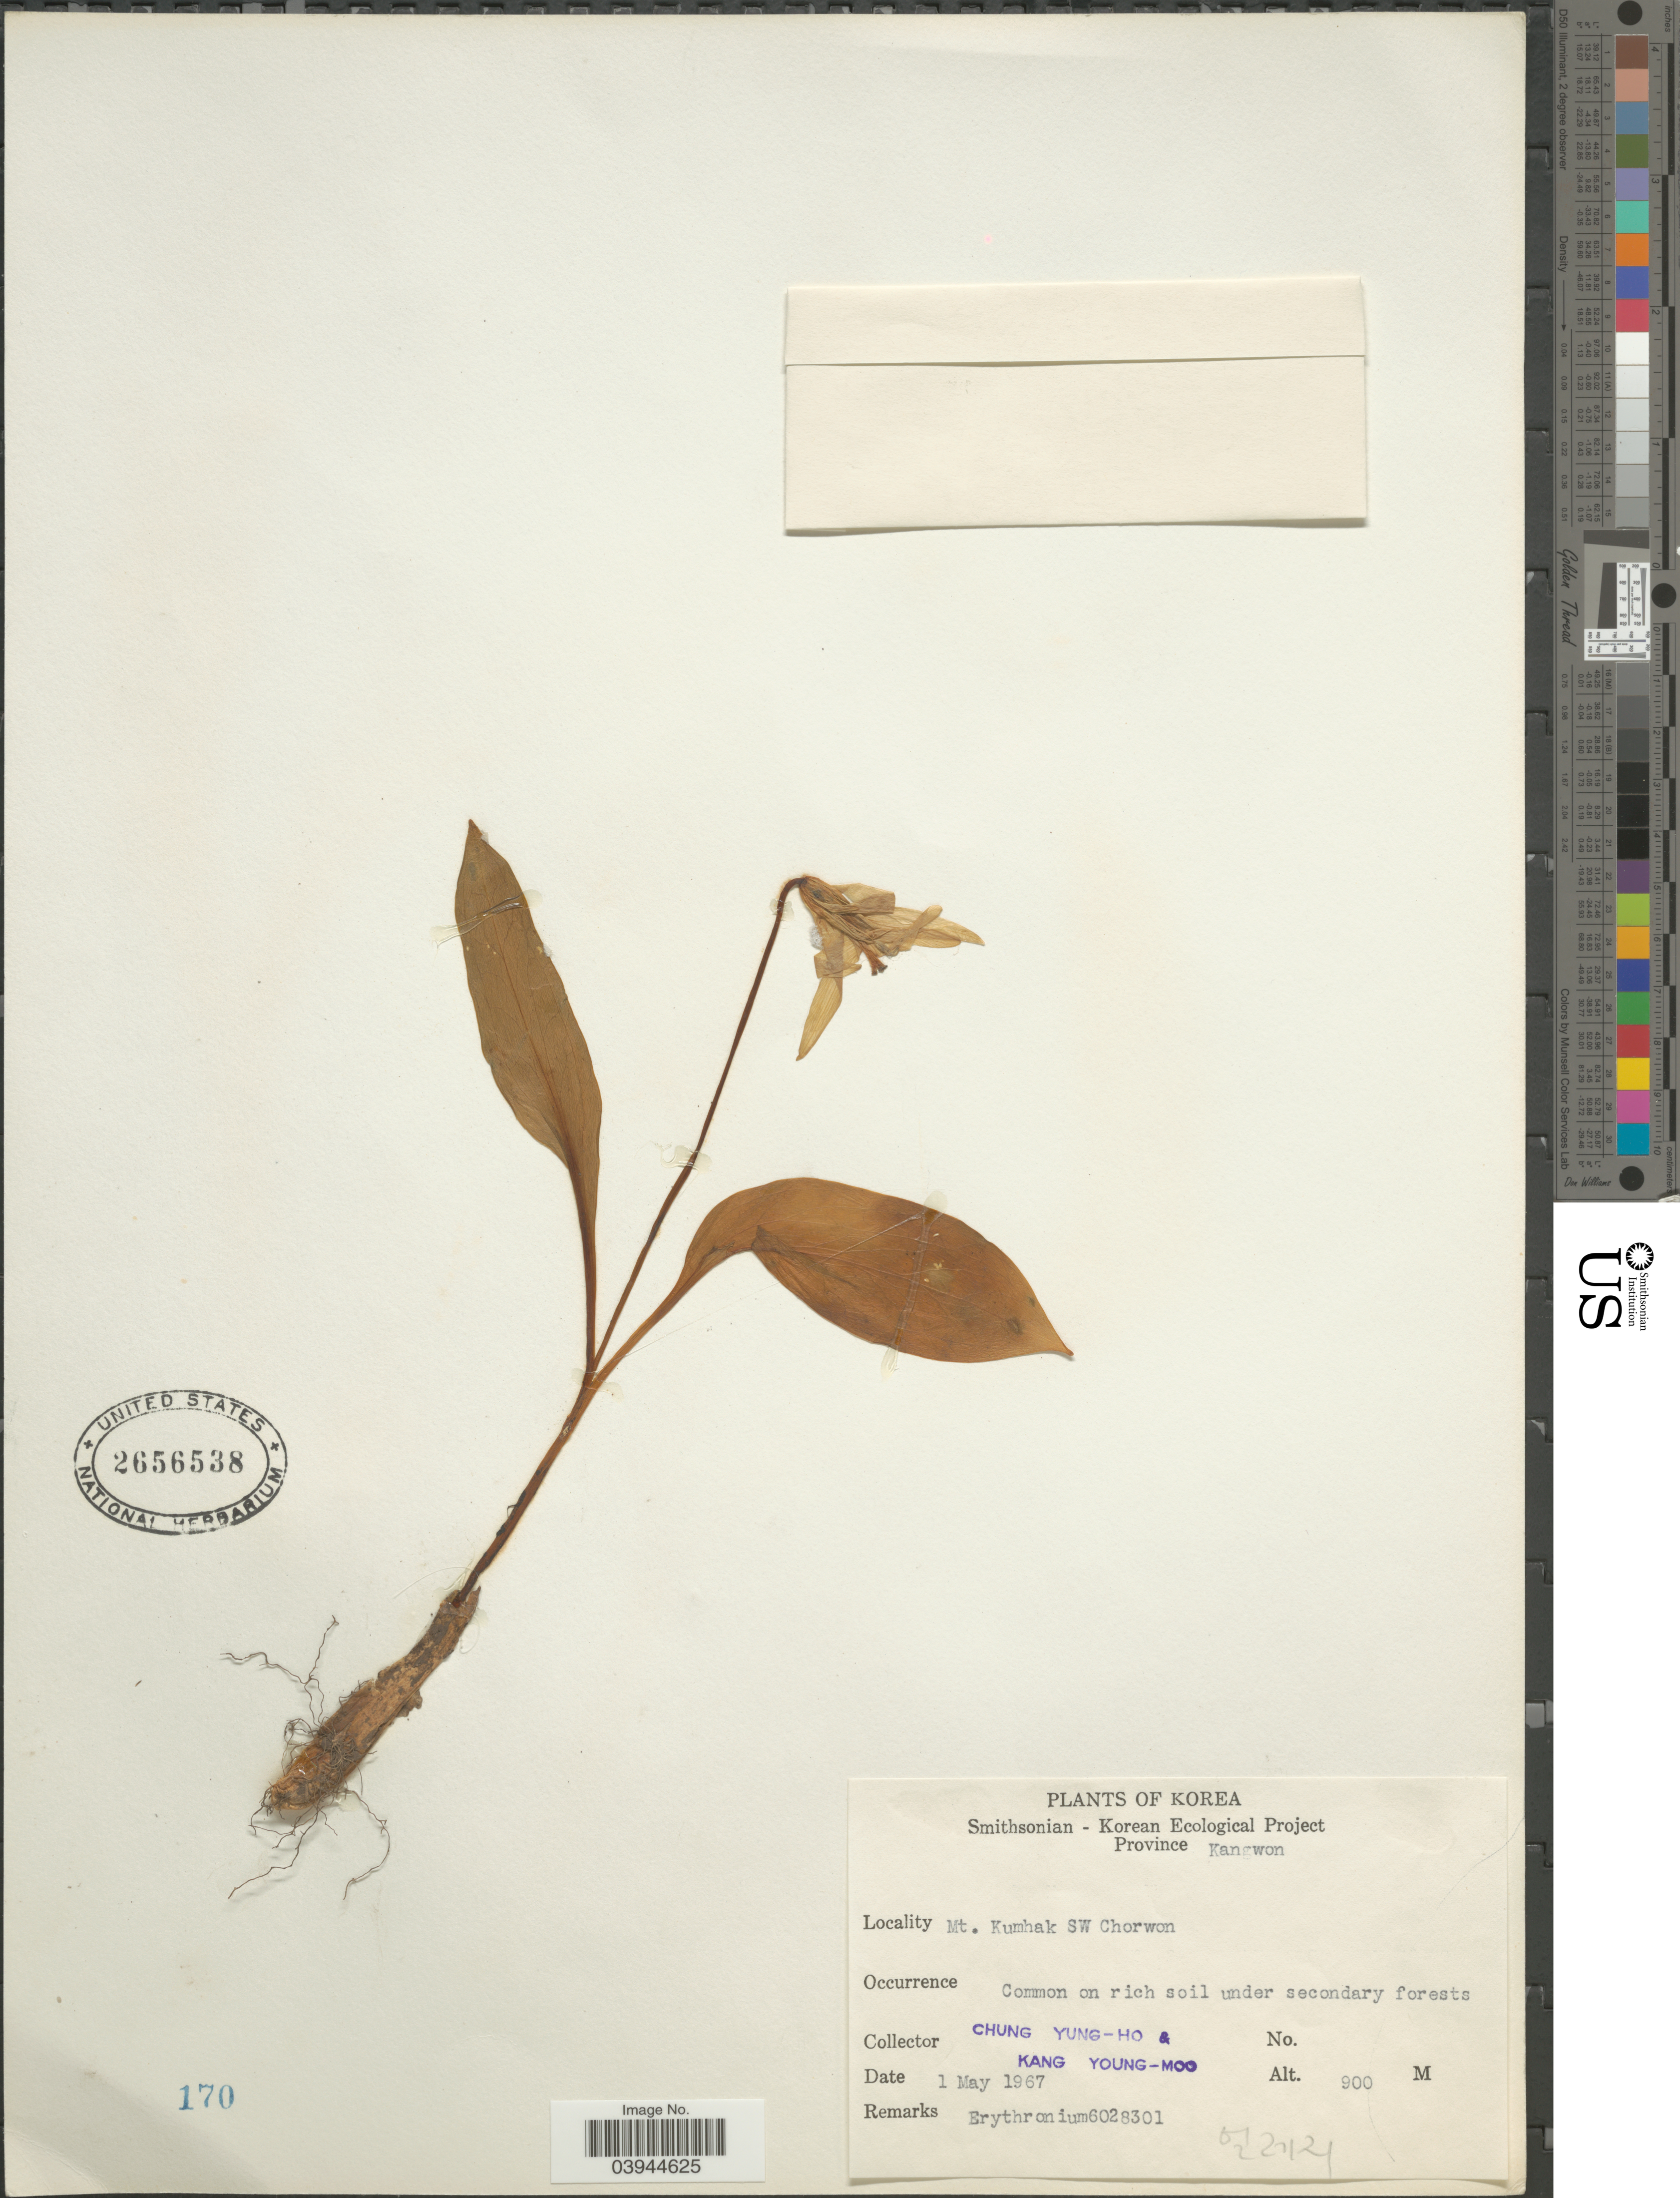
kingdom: Plantae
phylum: Tracheophyta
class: Liliopsida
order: Liliales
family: Liliaceae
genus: Erythronium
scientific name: Erythronium sp.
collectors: C. Yung-Ho & K. Young-Moo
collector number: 6028301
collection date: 1967-05-01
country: North Korea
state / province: Kangwon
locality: Mt. Kumhak SW Chorwon.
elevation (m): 900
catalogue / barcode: US 2656538